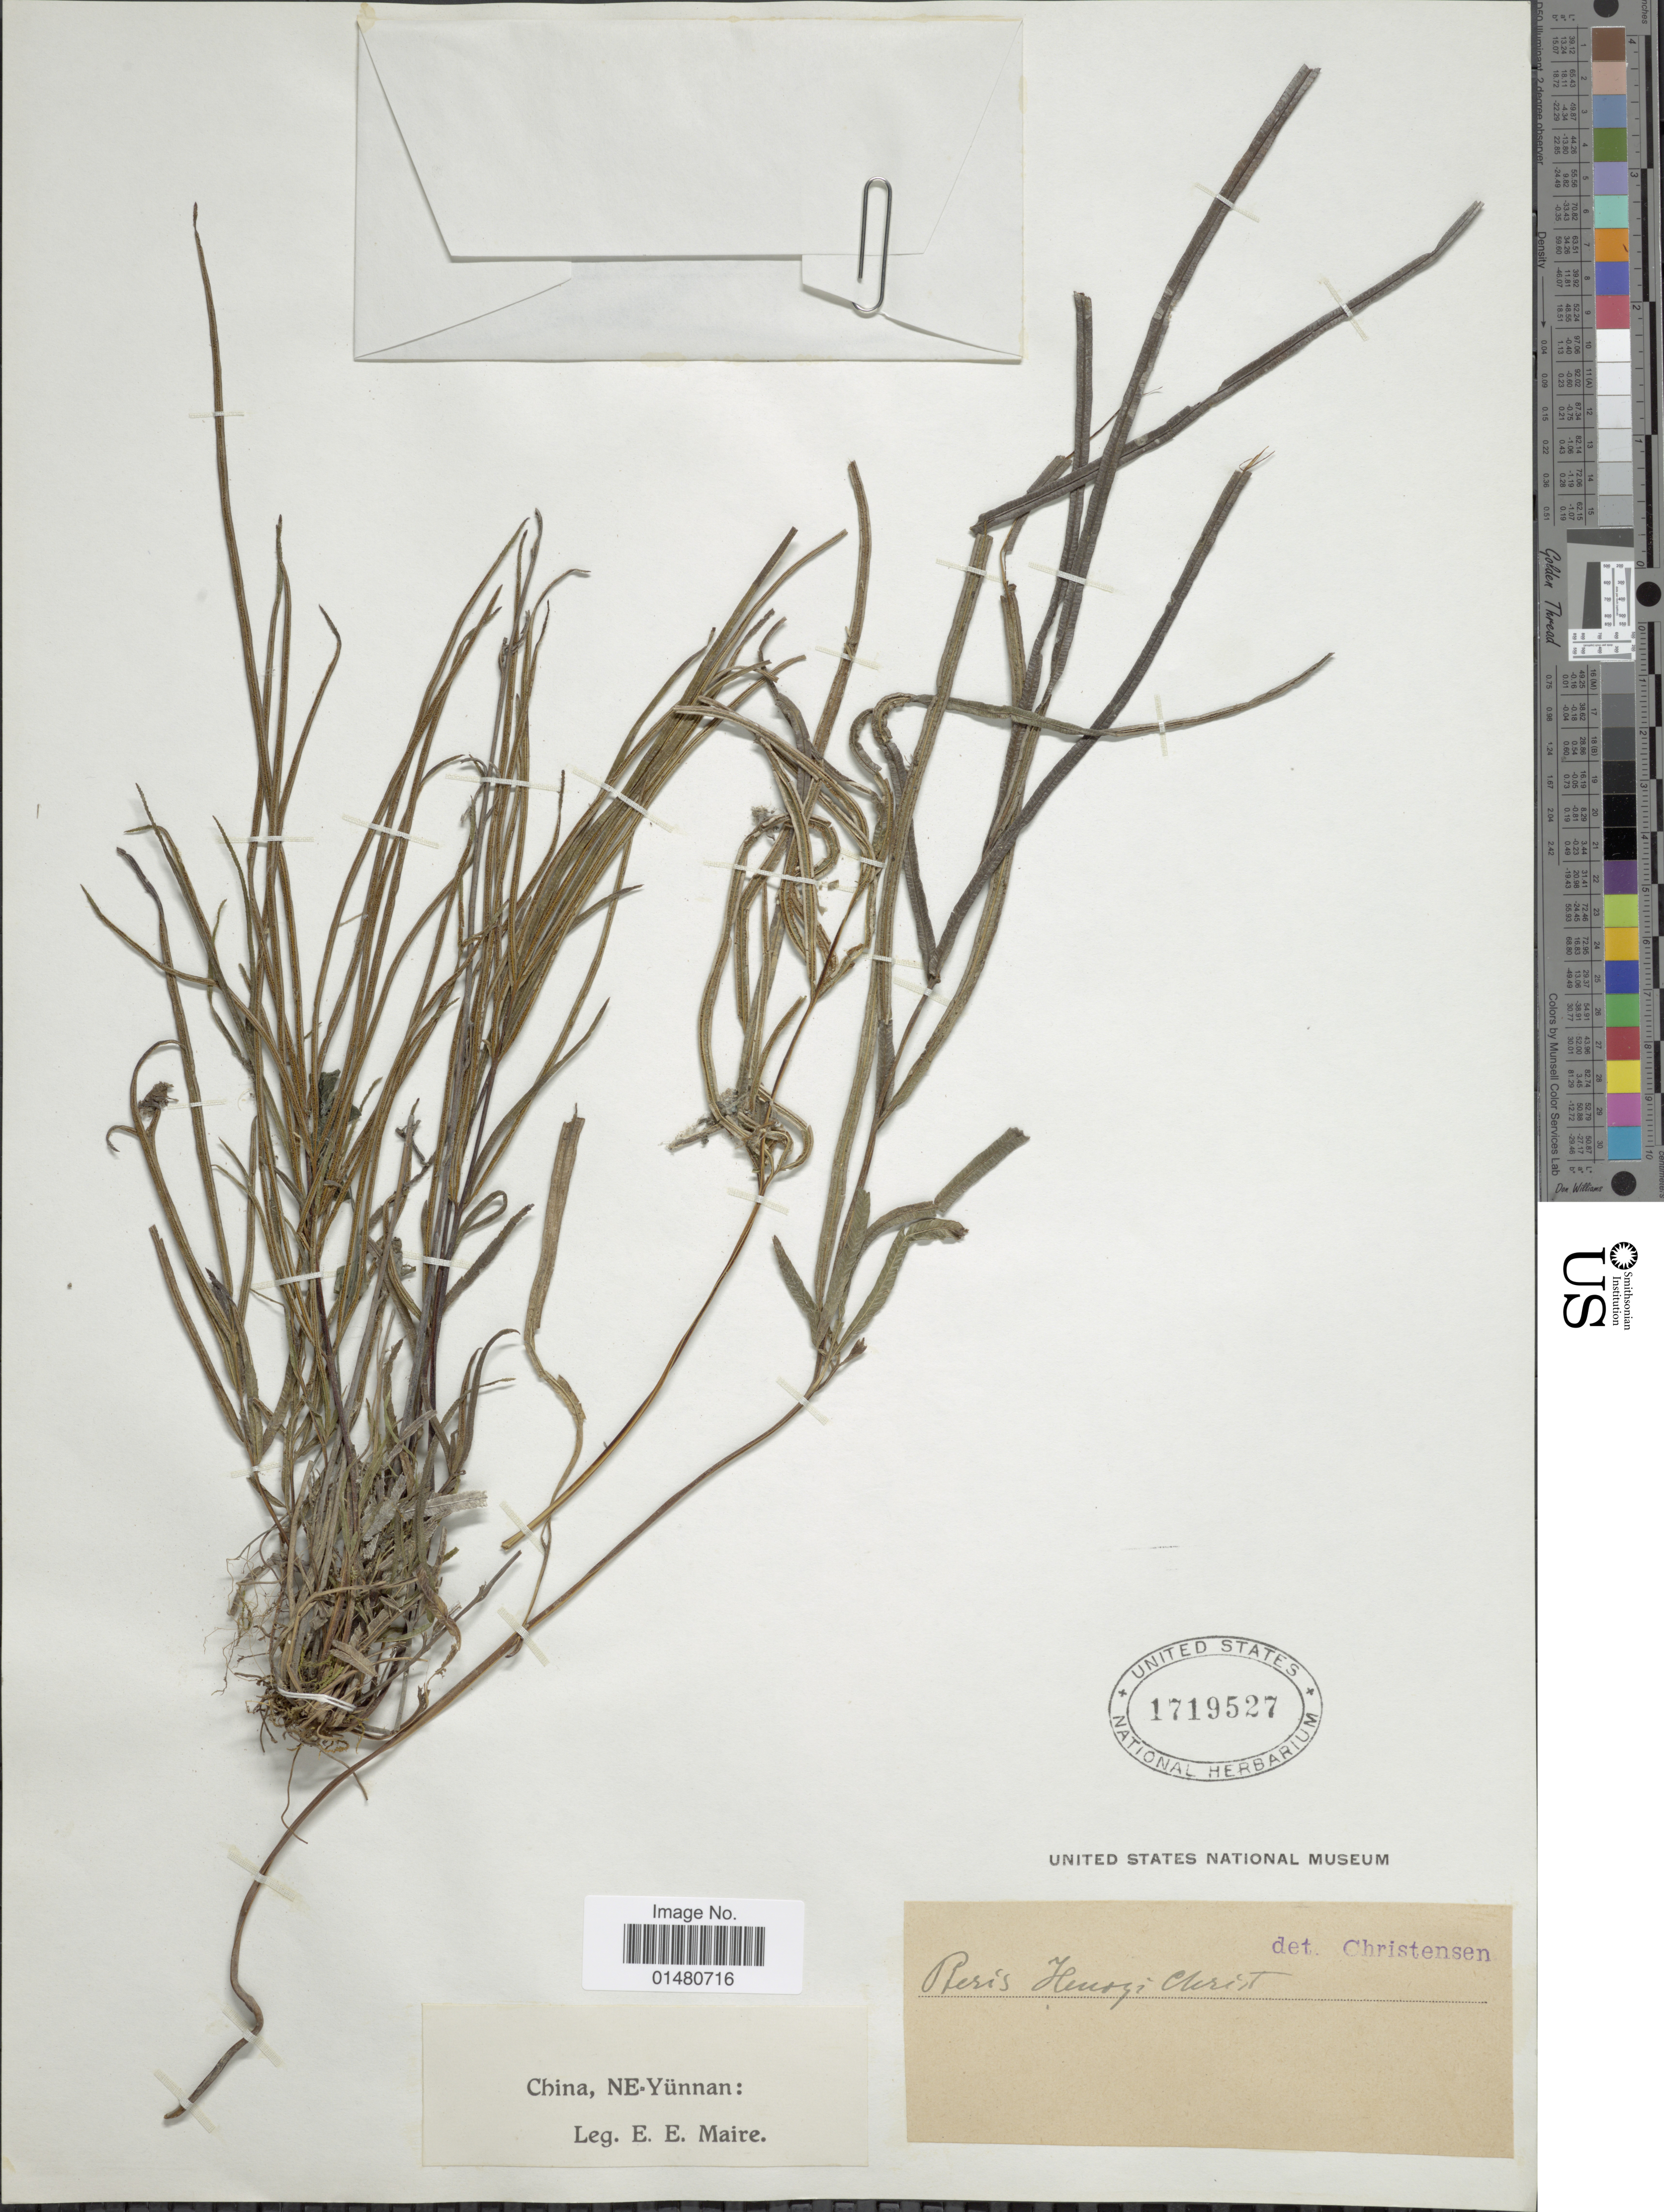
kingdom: Plantae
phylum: Tracheophyta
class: Polypodiopsida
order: Polypodiales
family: Pteridaceae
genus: Pteris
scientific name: Pteris henryi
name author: Christ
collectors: E. E. Maire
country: China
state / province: Yunnan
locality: NE-Yünnan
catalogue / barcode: US 1719527